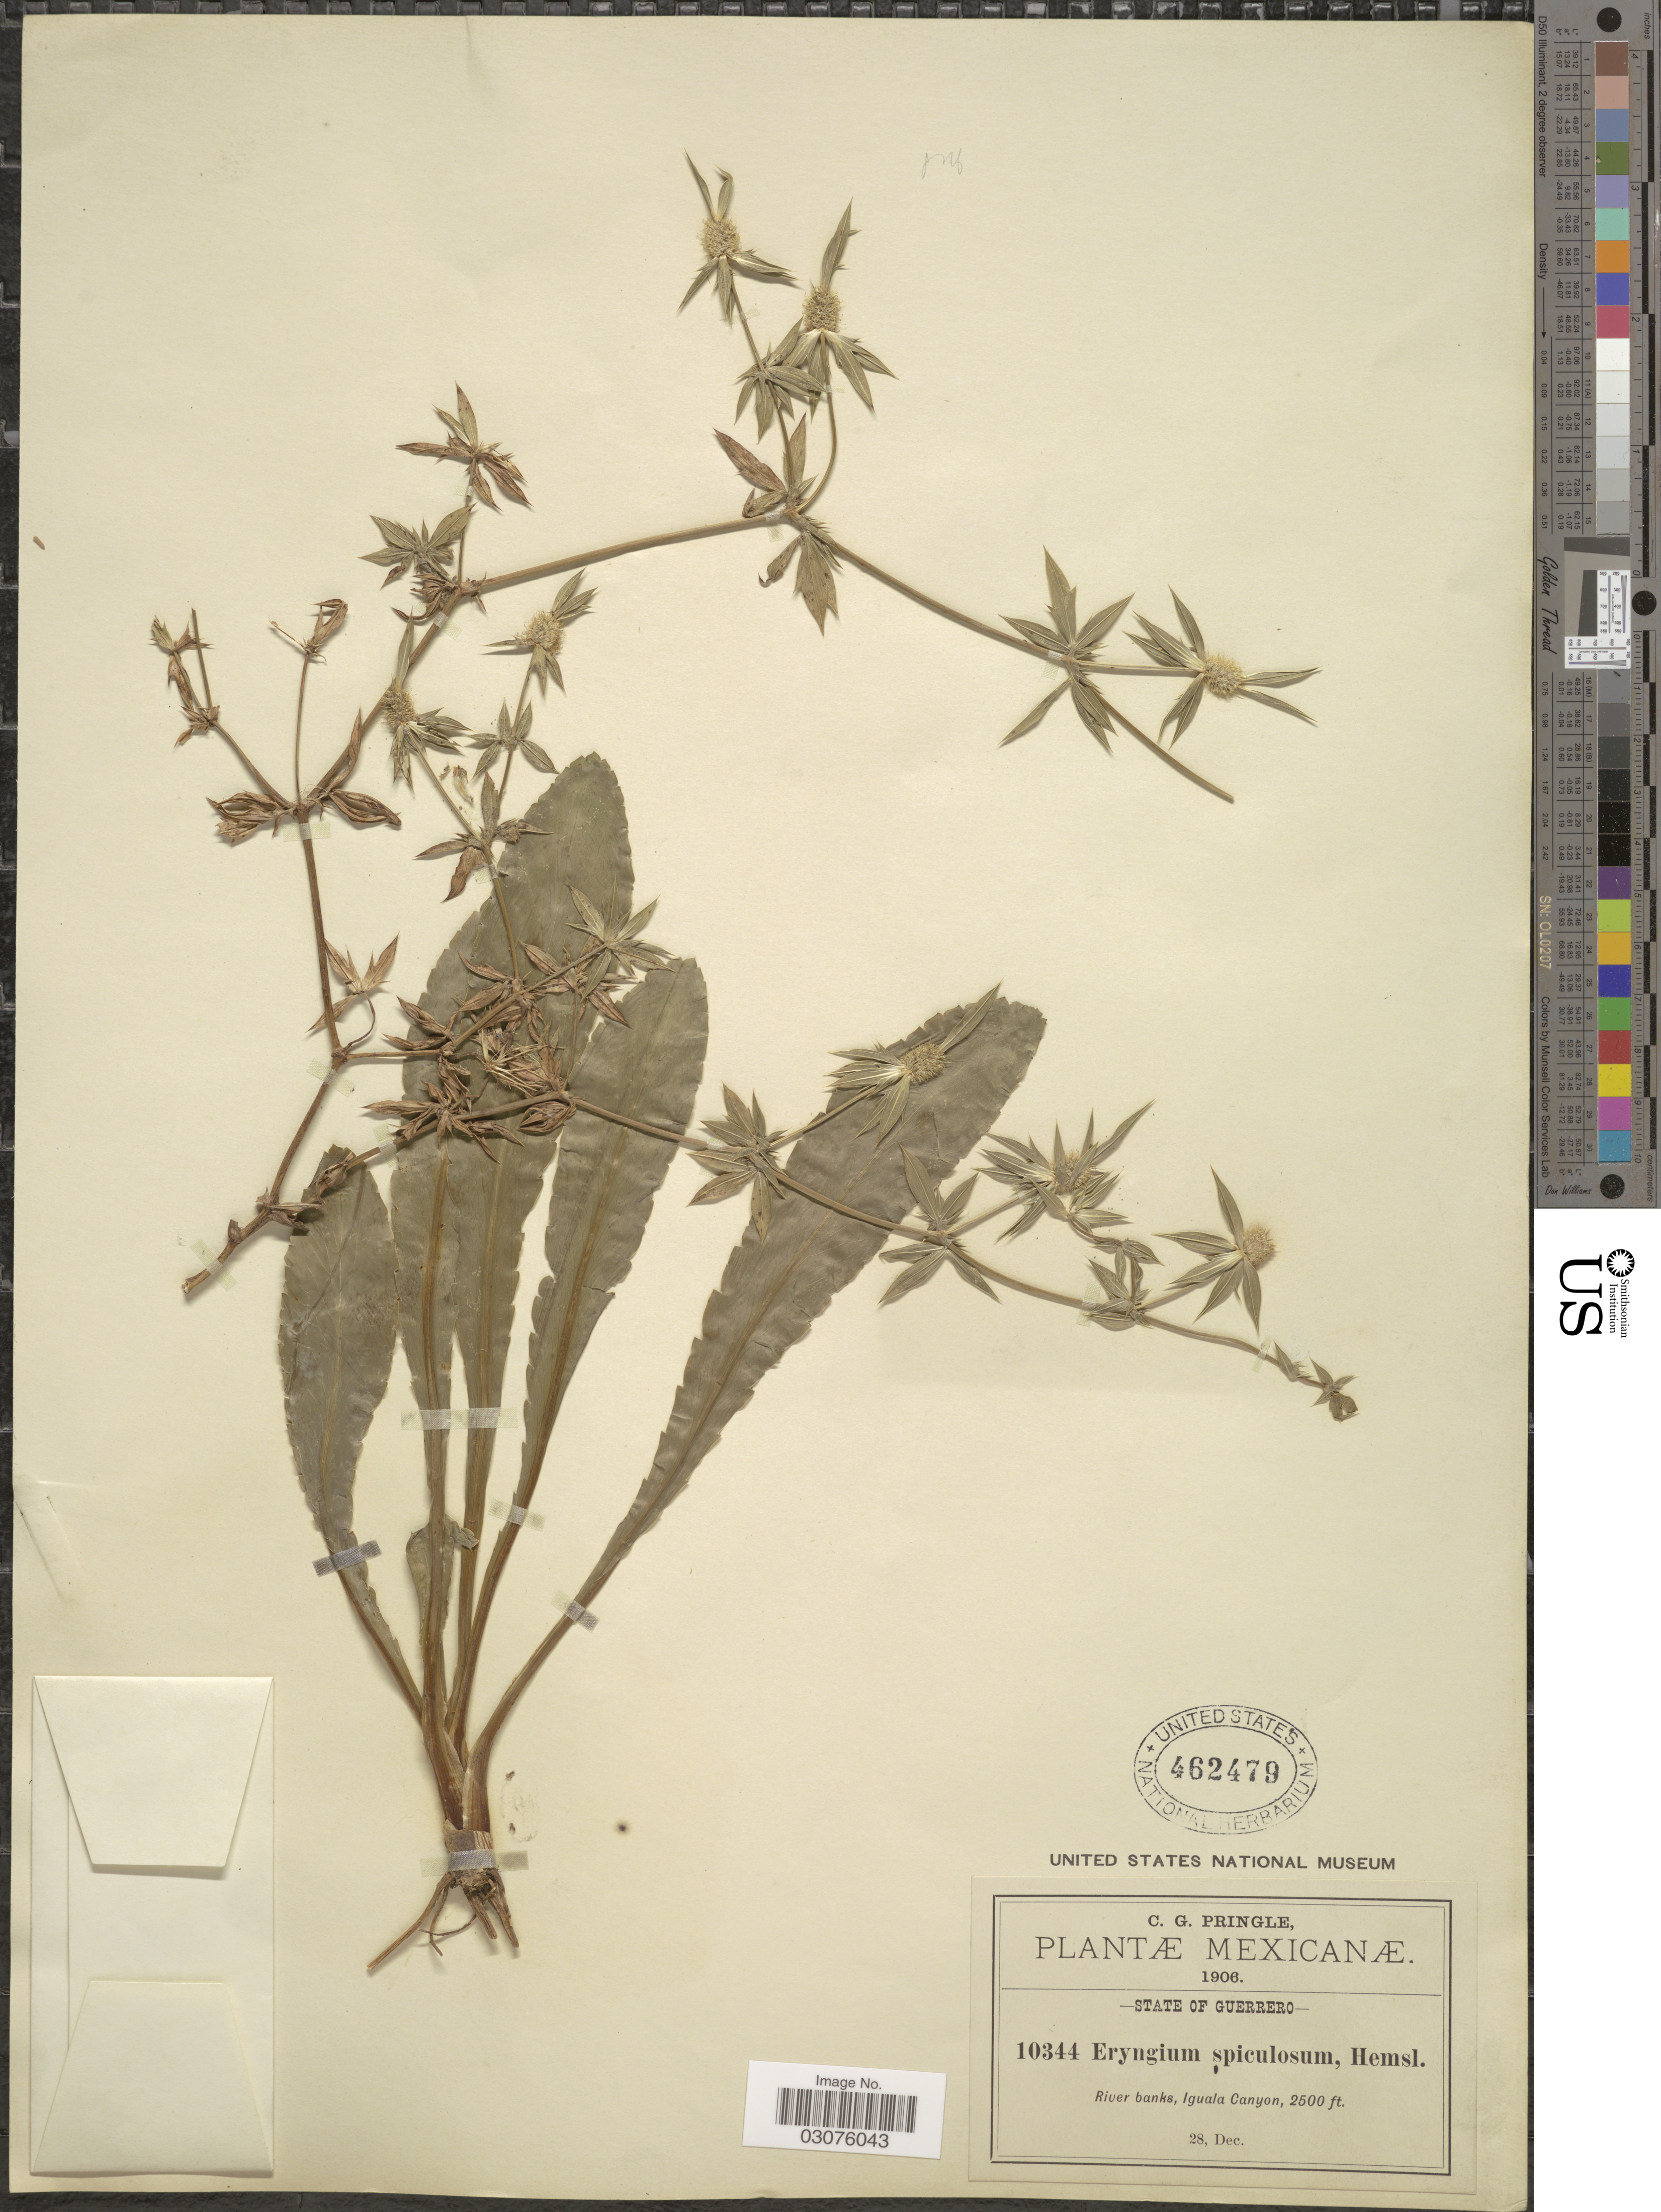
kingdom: Plantae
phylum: Tracheophyta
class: Magnoliopsida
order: Apiales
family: Apiaceae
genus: Eryngium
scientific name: Eryngium spiculosum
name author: Hemsl.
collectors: C. G. Pringle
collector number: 10344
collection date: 1906-12-28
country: Mexico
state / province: Guerrero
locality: State of Guerrero. River banks, Iguala Canyon.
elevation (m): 762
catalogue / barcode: US 462479